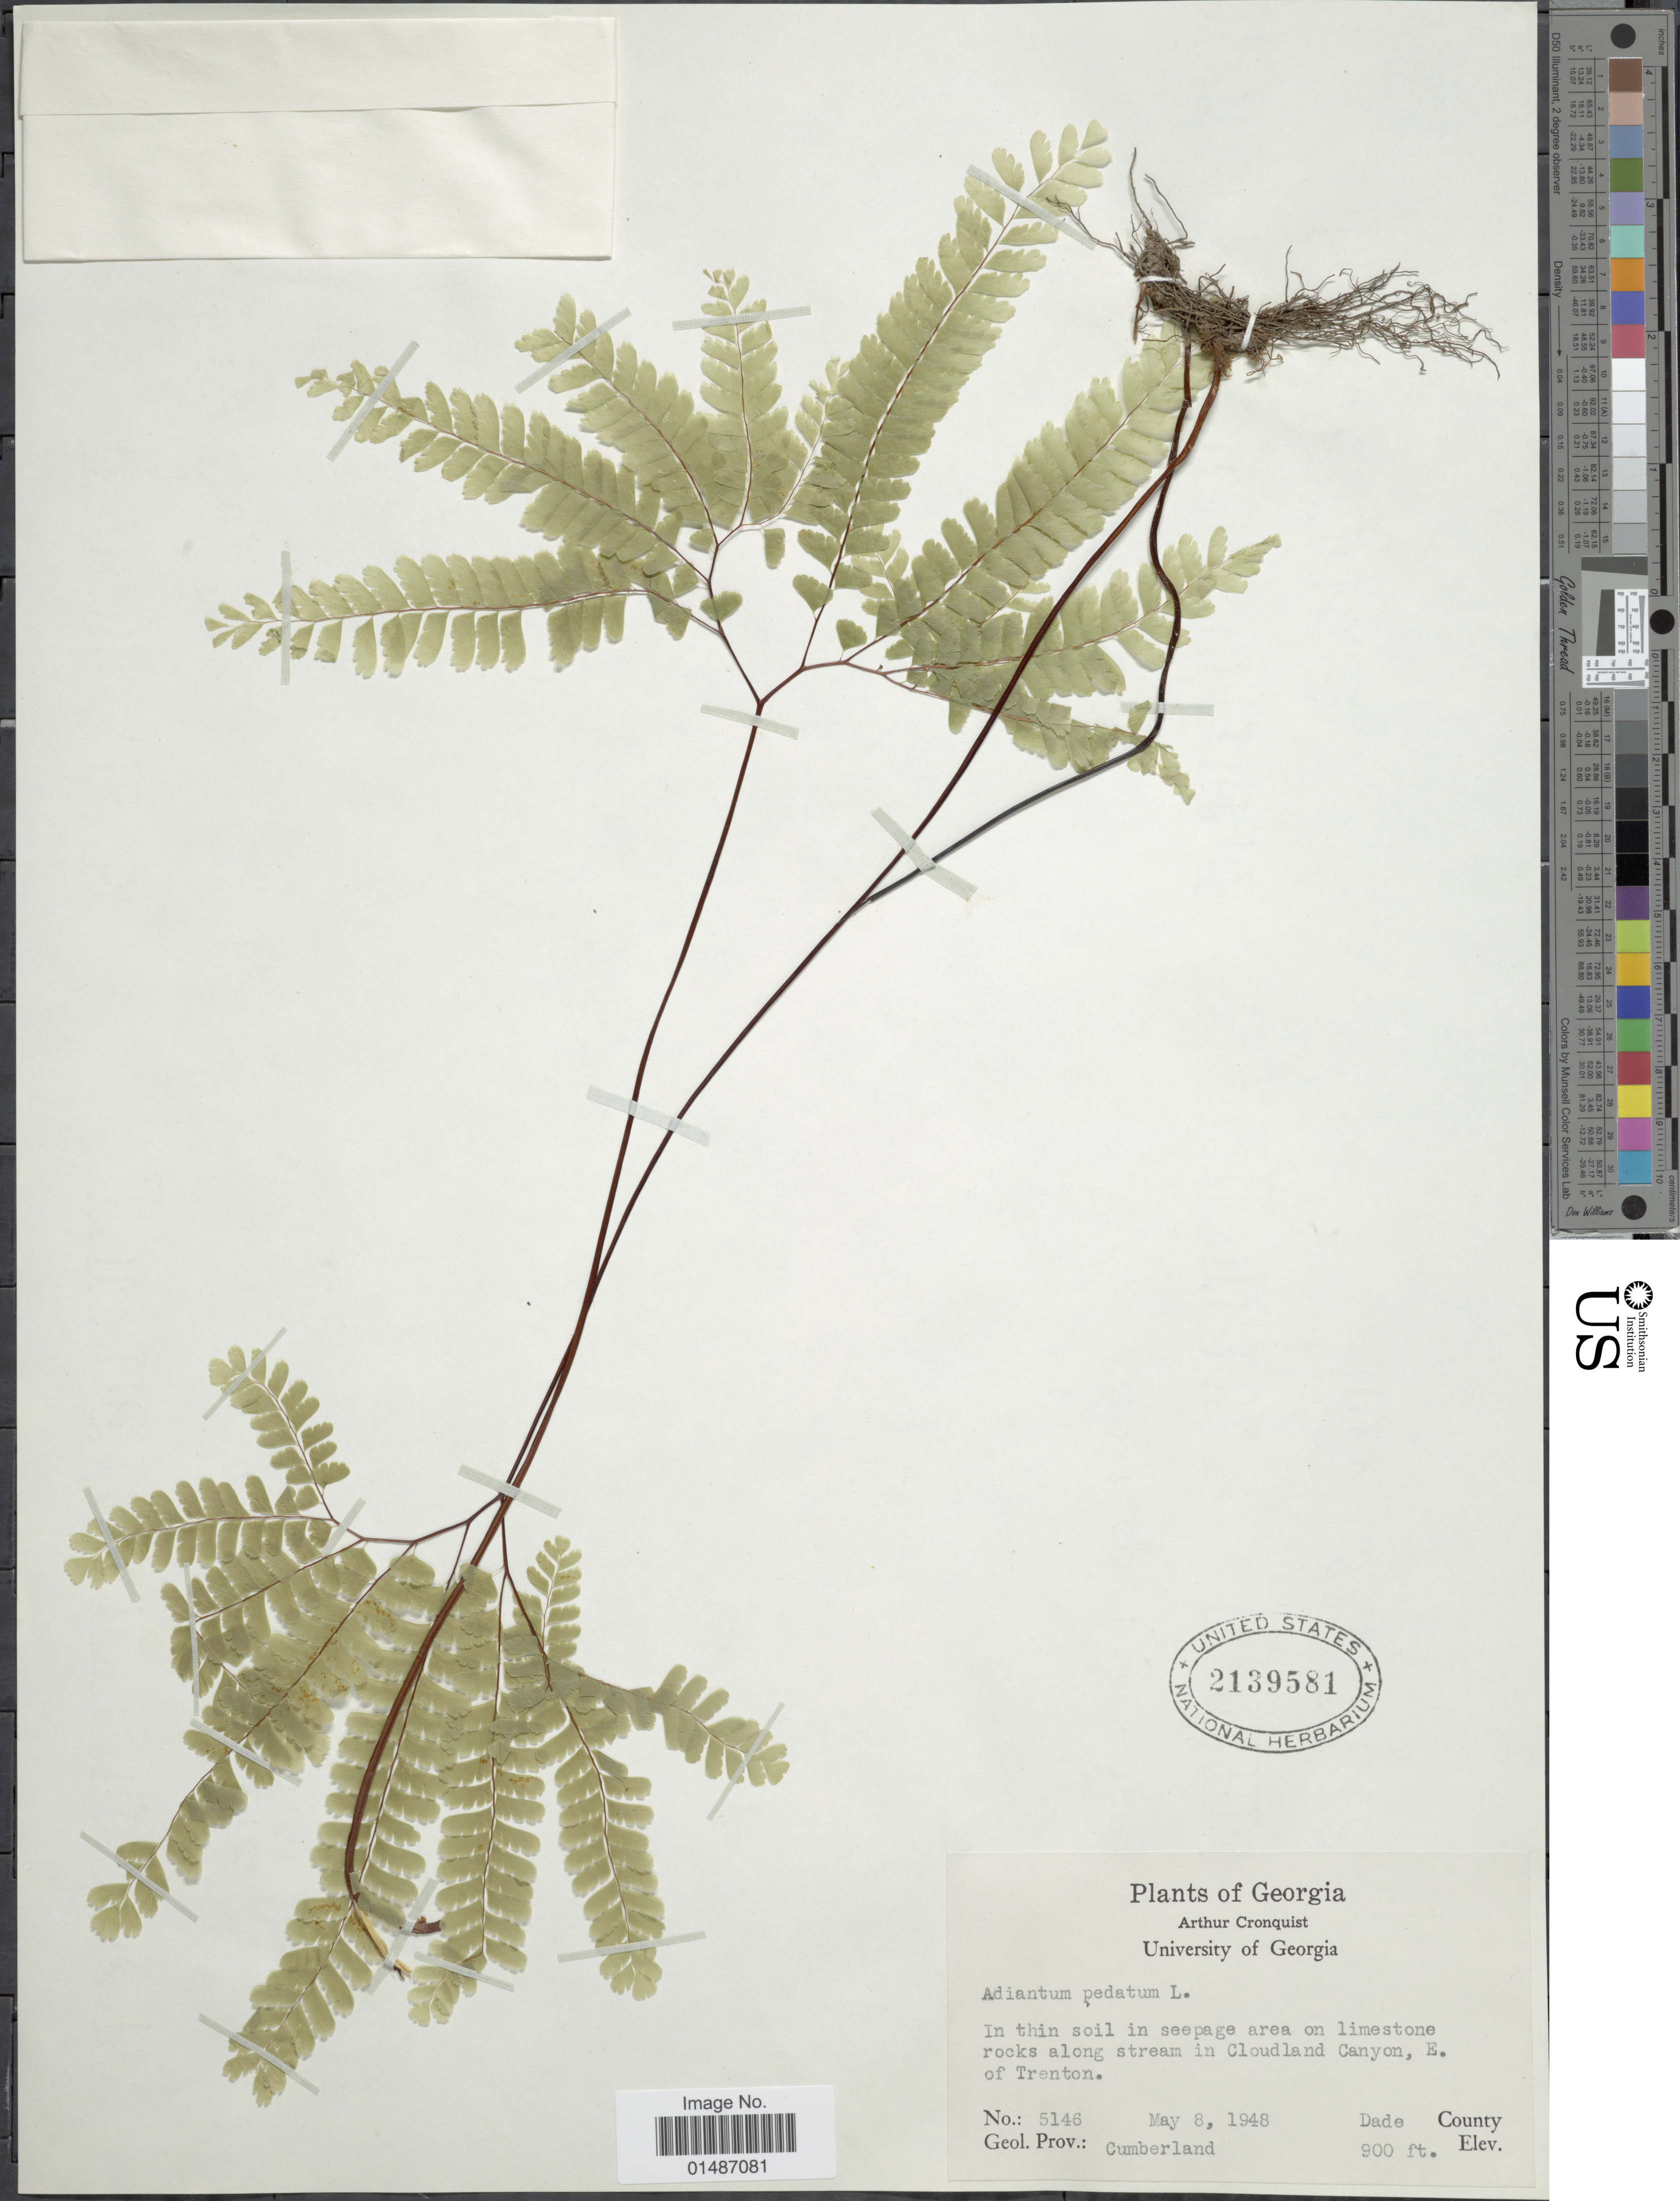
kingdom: Plantae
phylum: Tracheophyta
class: Polypodiopsida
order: Polypodiales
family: Pteridaceae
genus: Adiantum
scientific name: Adiantum pedatum var. pedatum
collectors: A. J. Cronquist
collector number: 5146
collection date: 1948-05-08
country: United States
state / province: Georgia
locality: In the soil in seepage area on limestone rocks along stream in Cloudland Canyon, E. of Trenton. Dade County. Geol. Prov.: Cumberland.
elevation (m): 274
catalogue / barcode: US 2139581